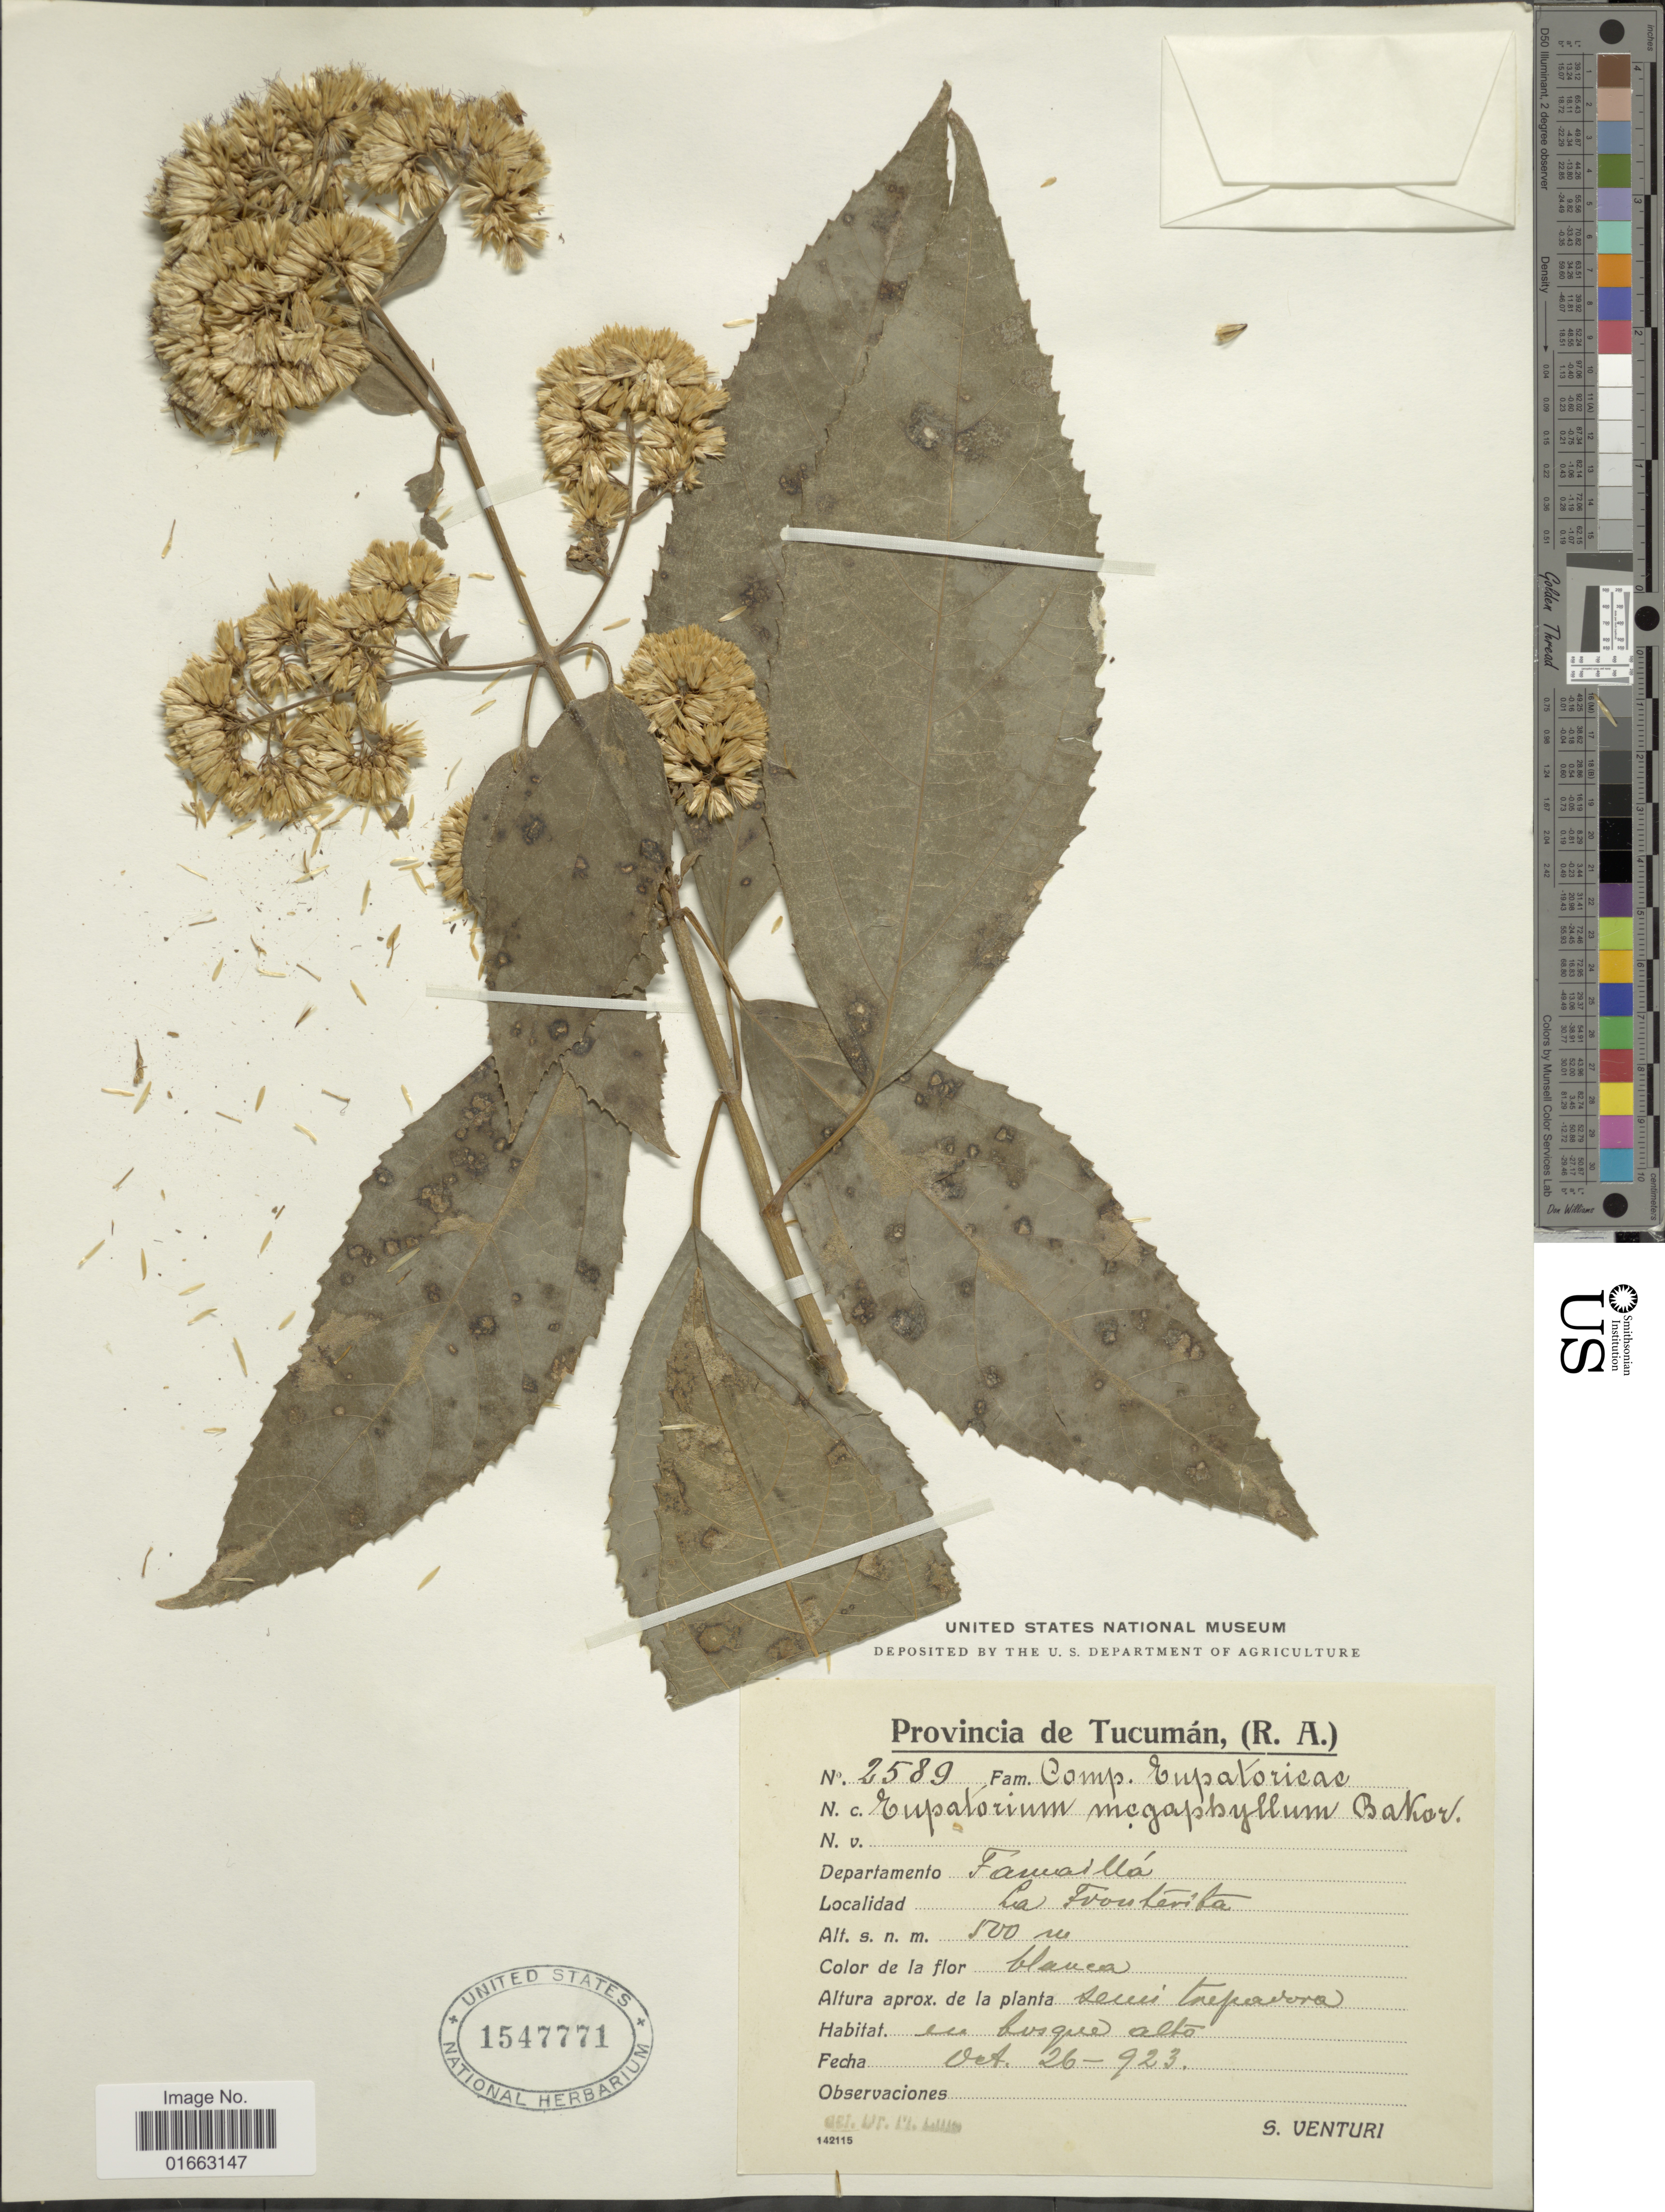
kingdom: Plantae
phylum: Tracheophyta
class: Magnoliopsida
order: Asterales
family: Asteraceae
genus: Critonia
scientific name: Critonia morifolia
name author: (Mill.) R.M. King & H. Rob.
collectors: S. Venturi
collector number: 2589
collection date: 1923-10-26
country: Argentina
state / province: Tucuman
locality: Provincia de Tucumán, (R.A.), departamento Famaillá, La Fourterita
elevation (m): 500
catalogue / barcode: US 1547771